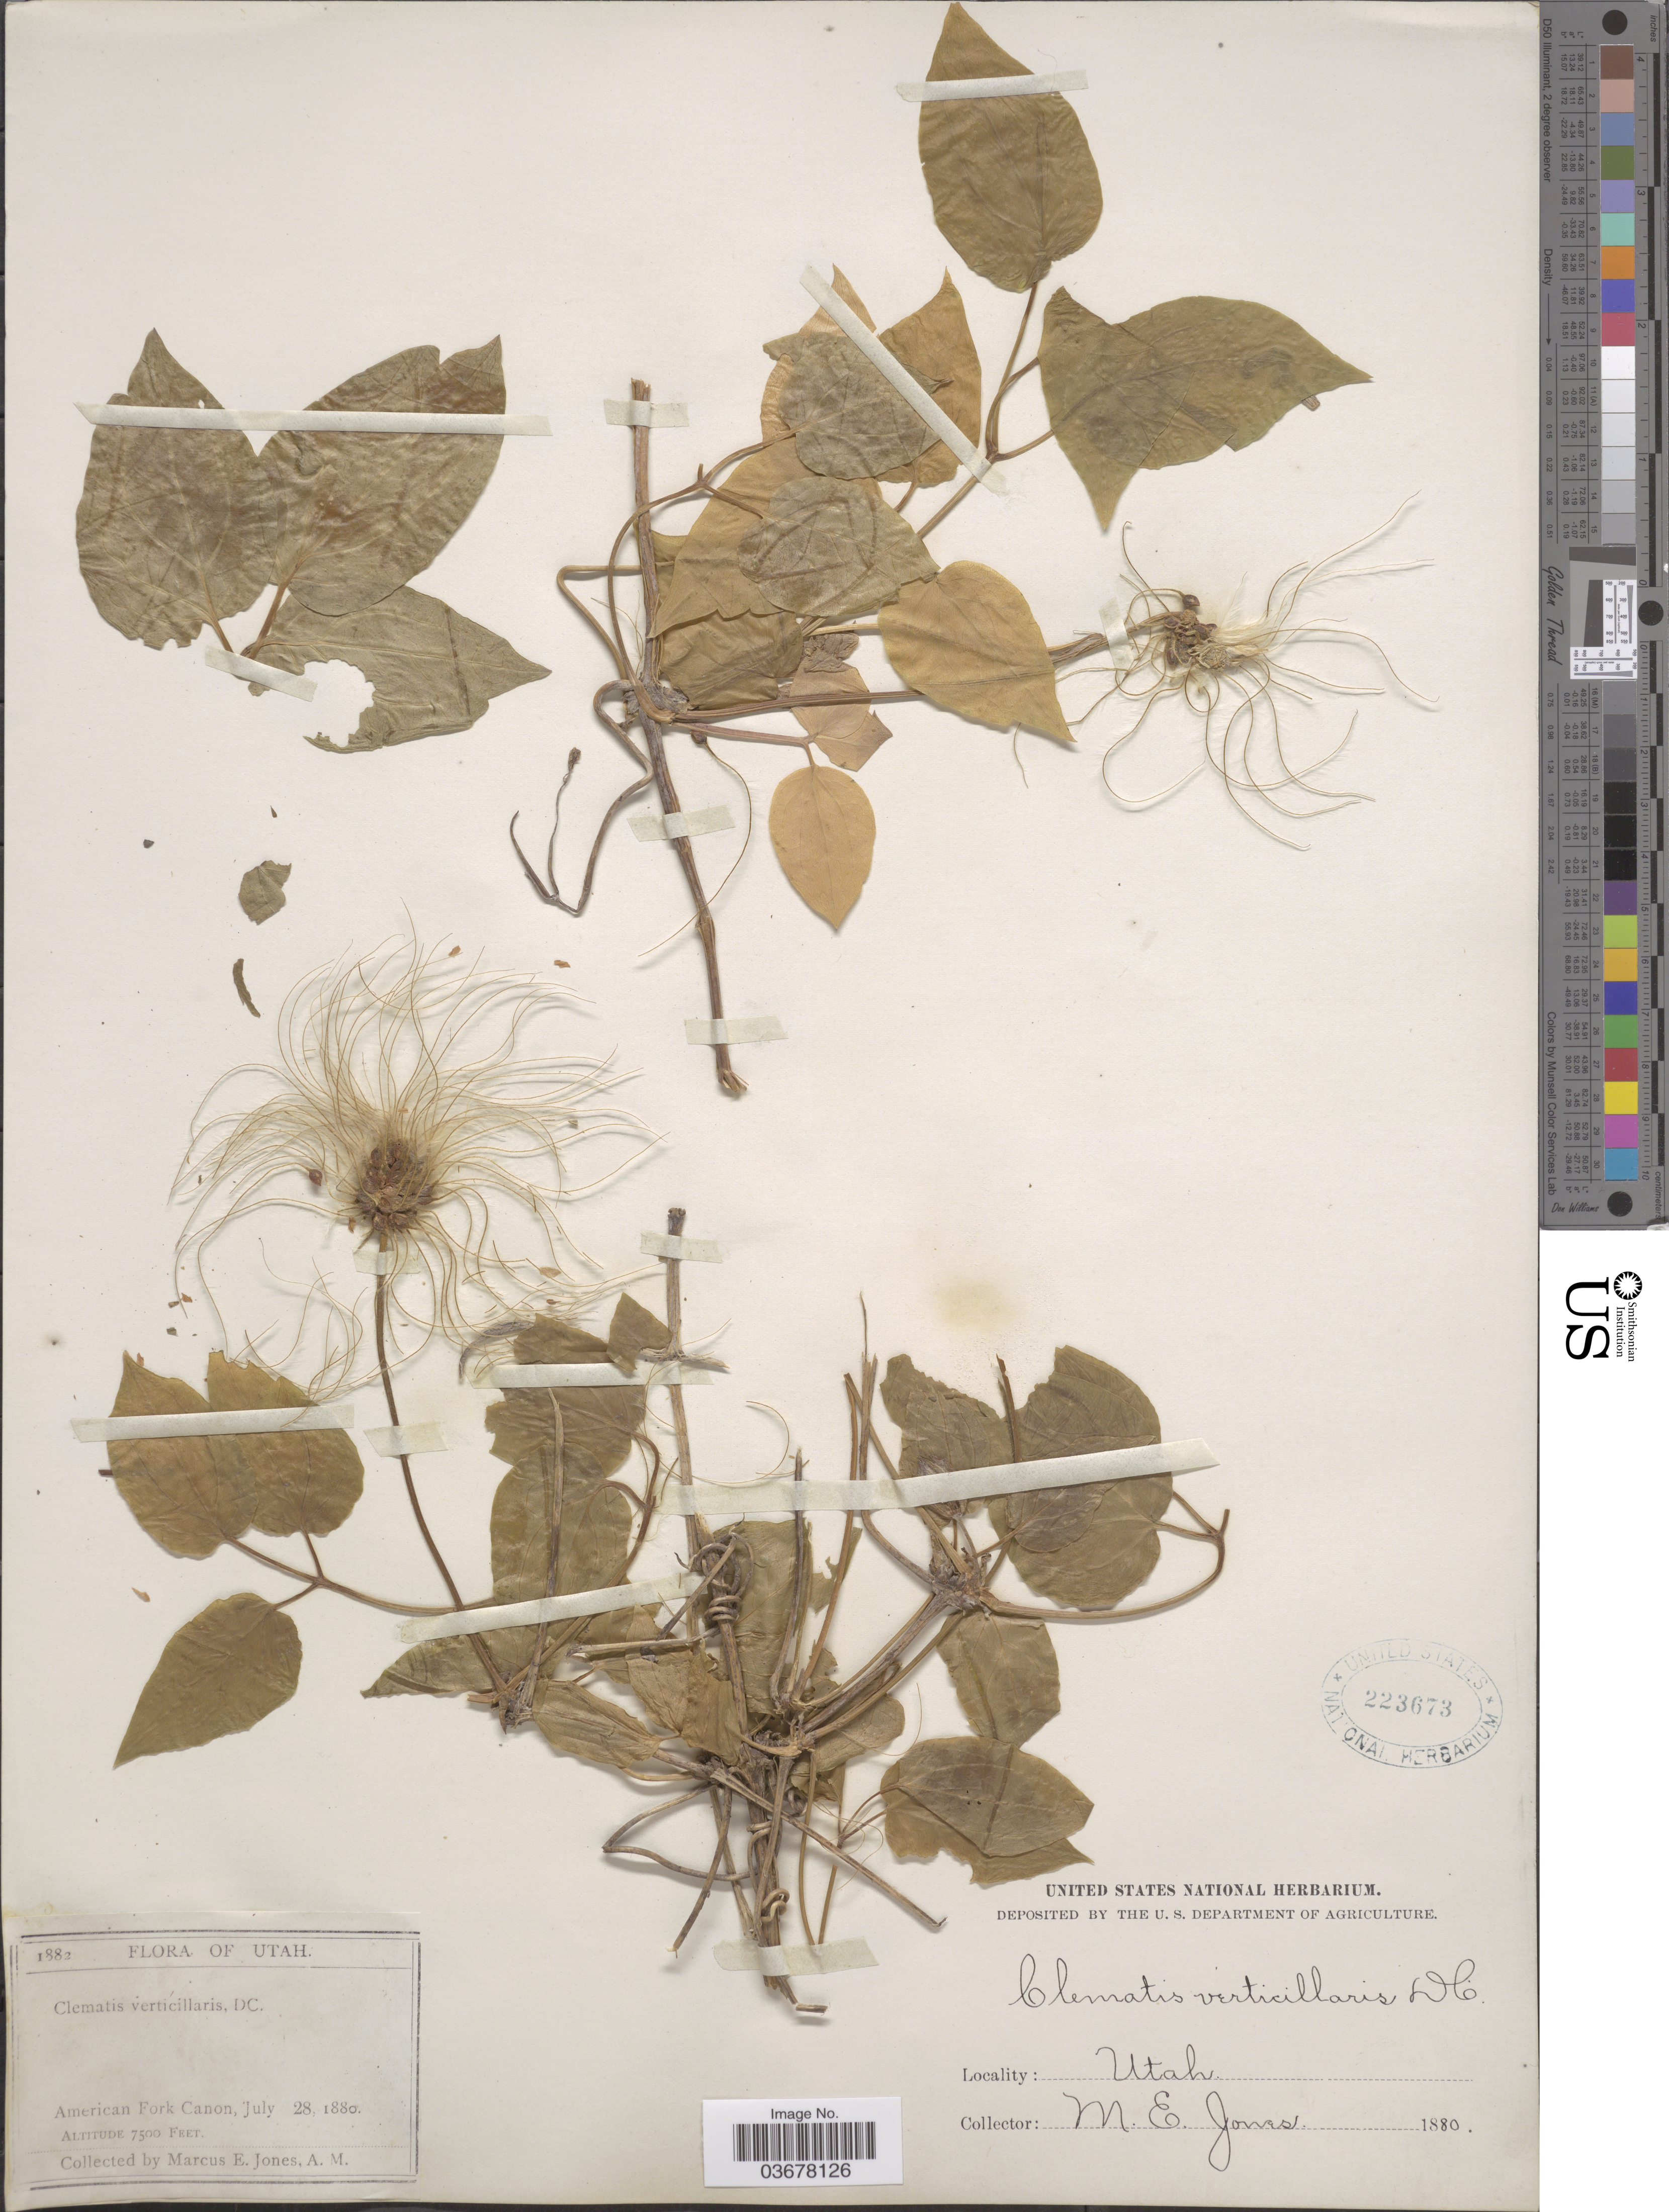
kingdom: Plantae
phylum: Tracheophyta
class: Magnoliopsida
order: Ranunculales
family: Ranunculaceae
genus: Clematis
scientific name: Clematis occidentalis var. grosseserrata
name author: (Rydb.) J.S. Pringle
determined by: Strong, M. T., (US), Smithsonian Institution - National Museum of Natural History (UNITED STATES)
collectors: M. E. Jones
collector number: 1882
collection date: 1880-07-28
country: United States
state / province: Utah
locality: American Fork Canon.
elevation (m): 2286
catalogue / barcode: US 223673